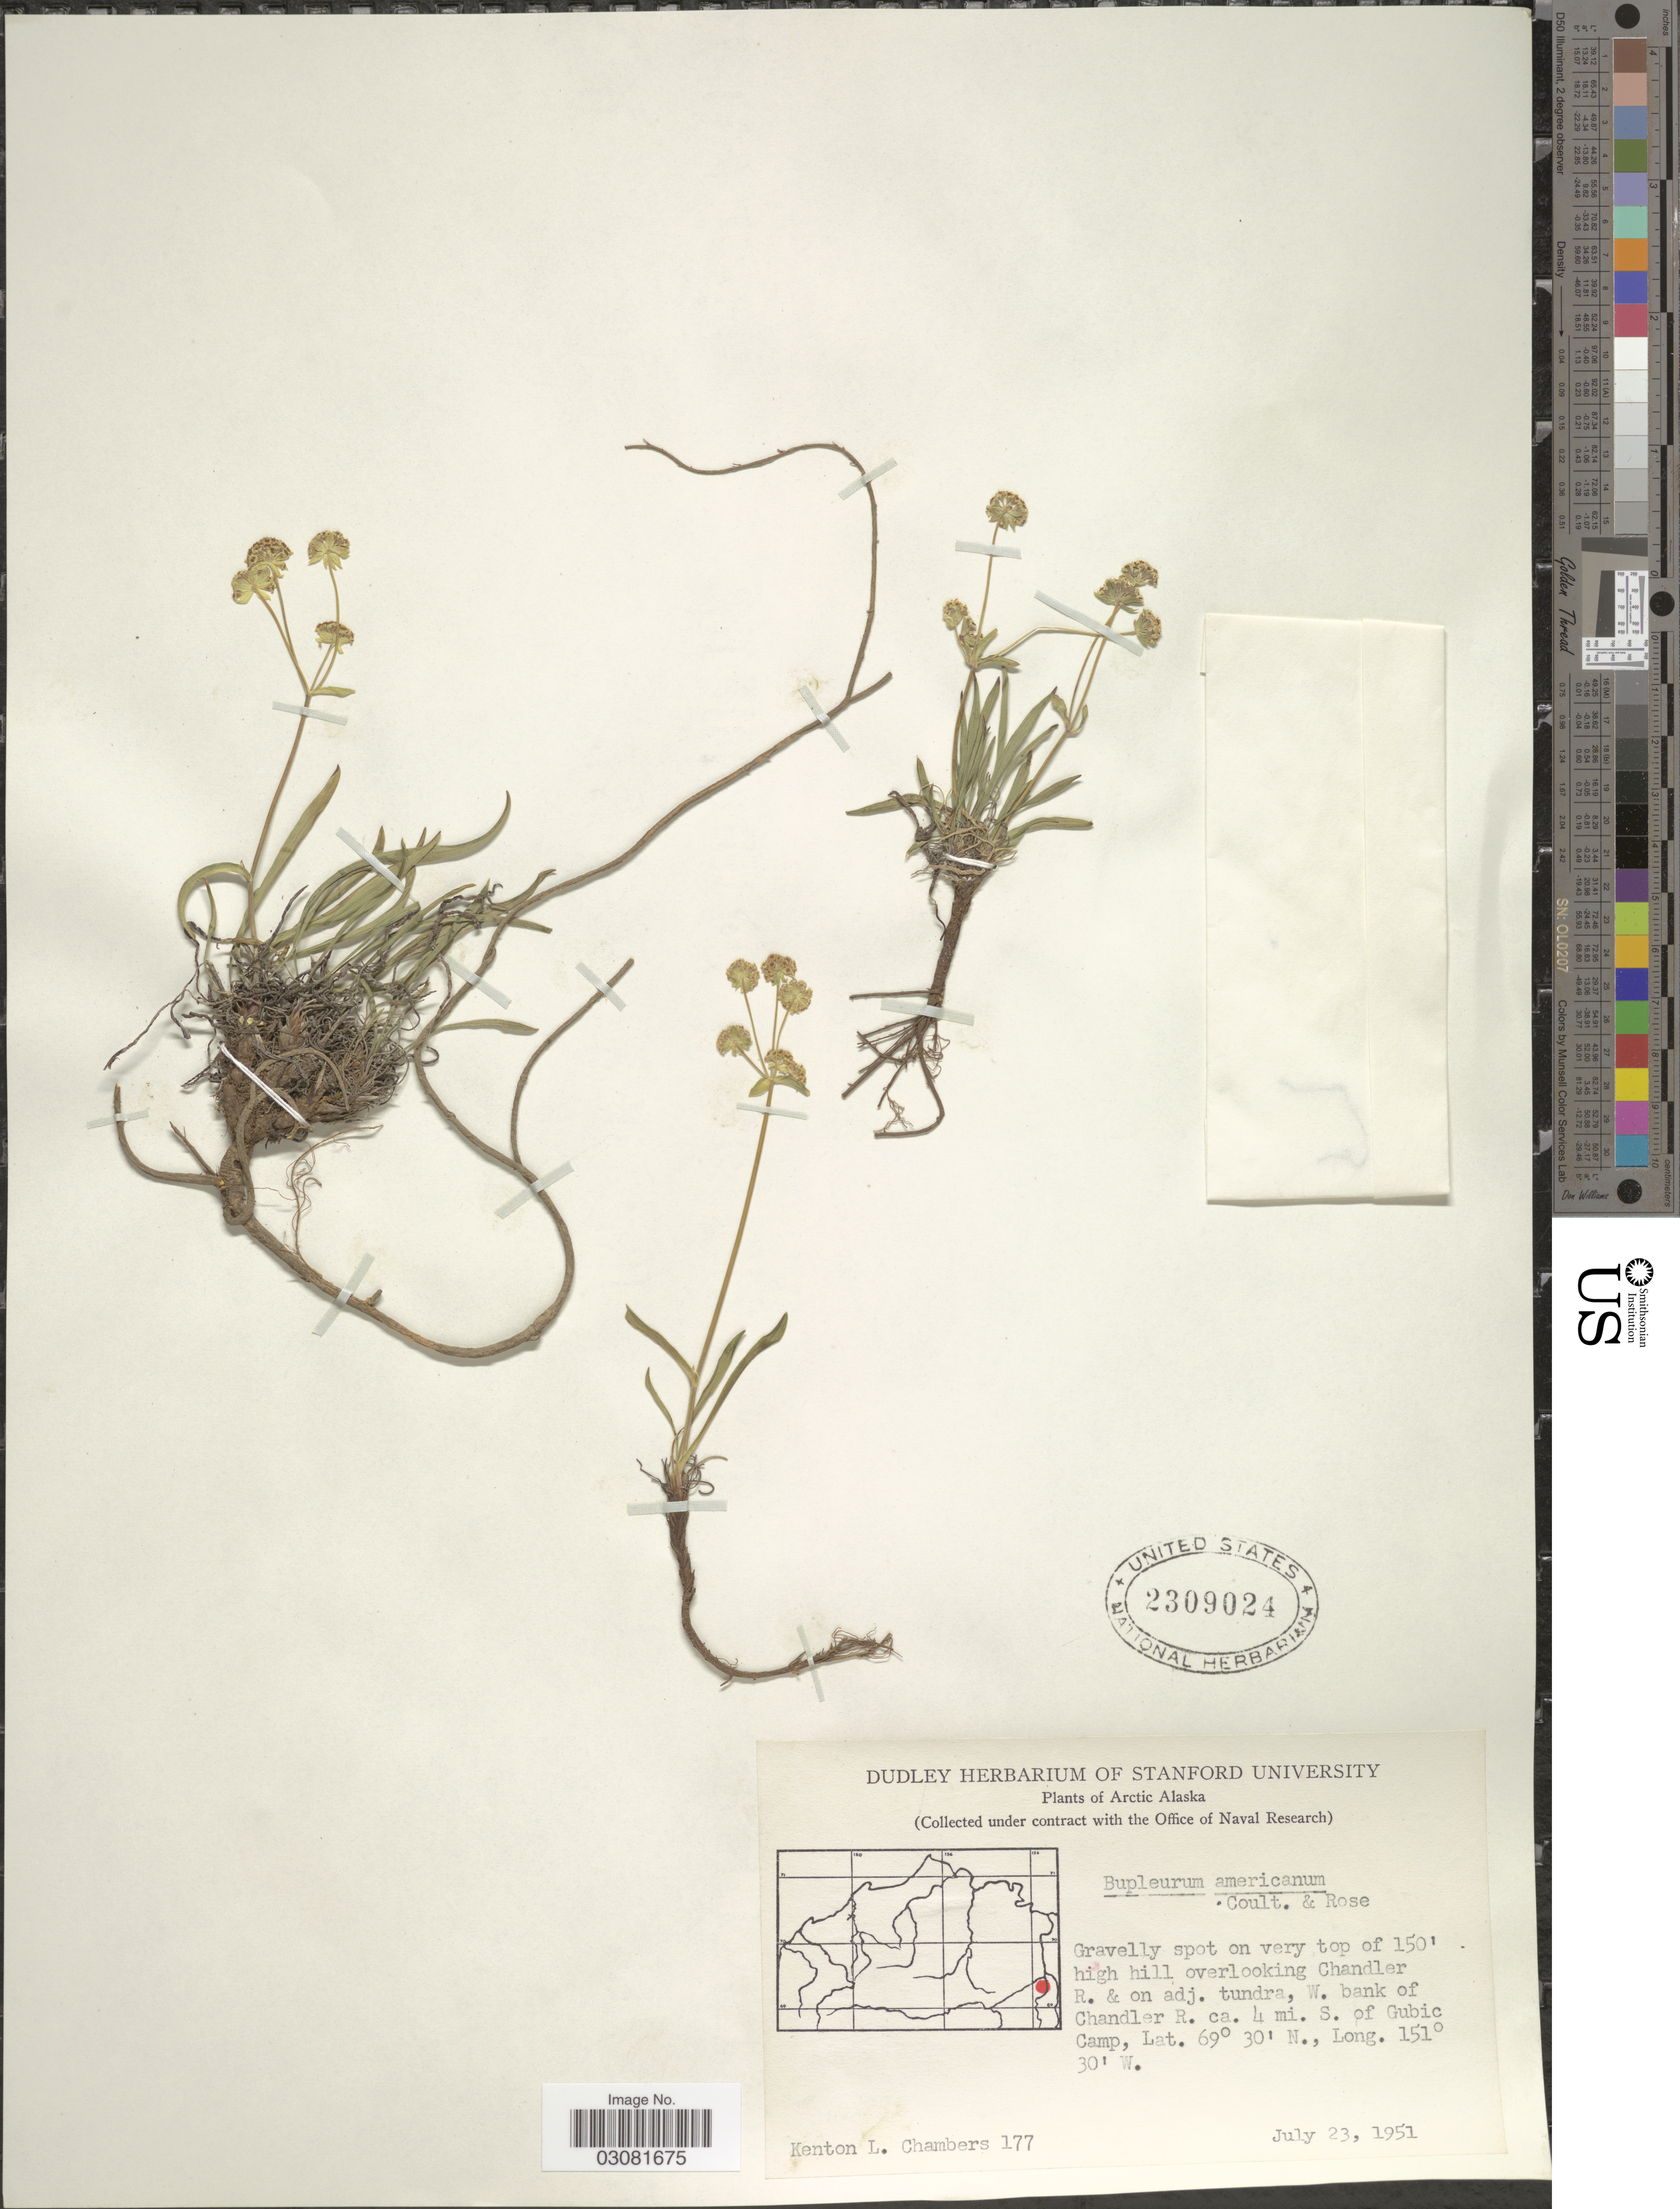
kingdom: Plantae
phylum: Tracheophyta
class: Magnoliopsida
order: Apiales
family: Apiaceae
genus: Bupleurum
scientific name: Bupleurum americanum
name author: J.M. Coult. & Rose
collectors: K. L. Chambers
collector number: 177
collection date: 1951-07-23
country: United States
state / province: Alaska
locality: Arctic Alaska, Gravelly spot on very top of 150' high hill overlooking Chandler R. & on adj. tundra, W. bank of Chandler R. ca. 4 mi. S. of Gubic Camp.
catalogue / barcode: US 2309024